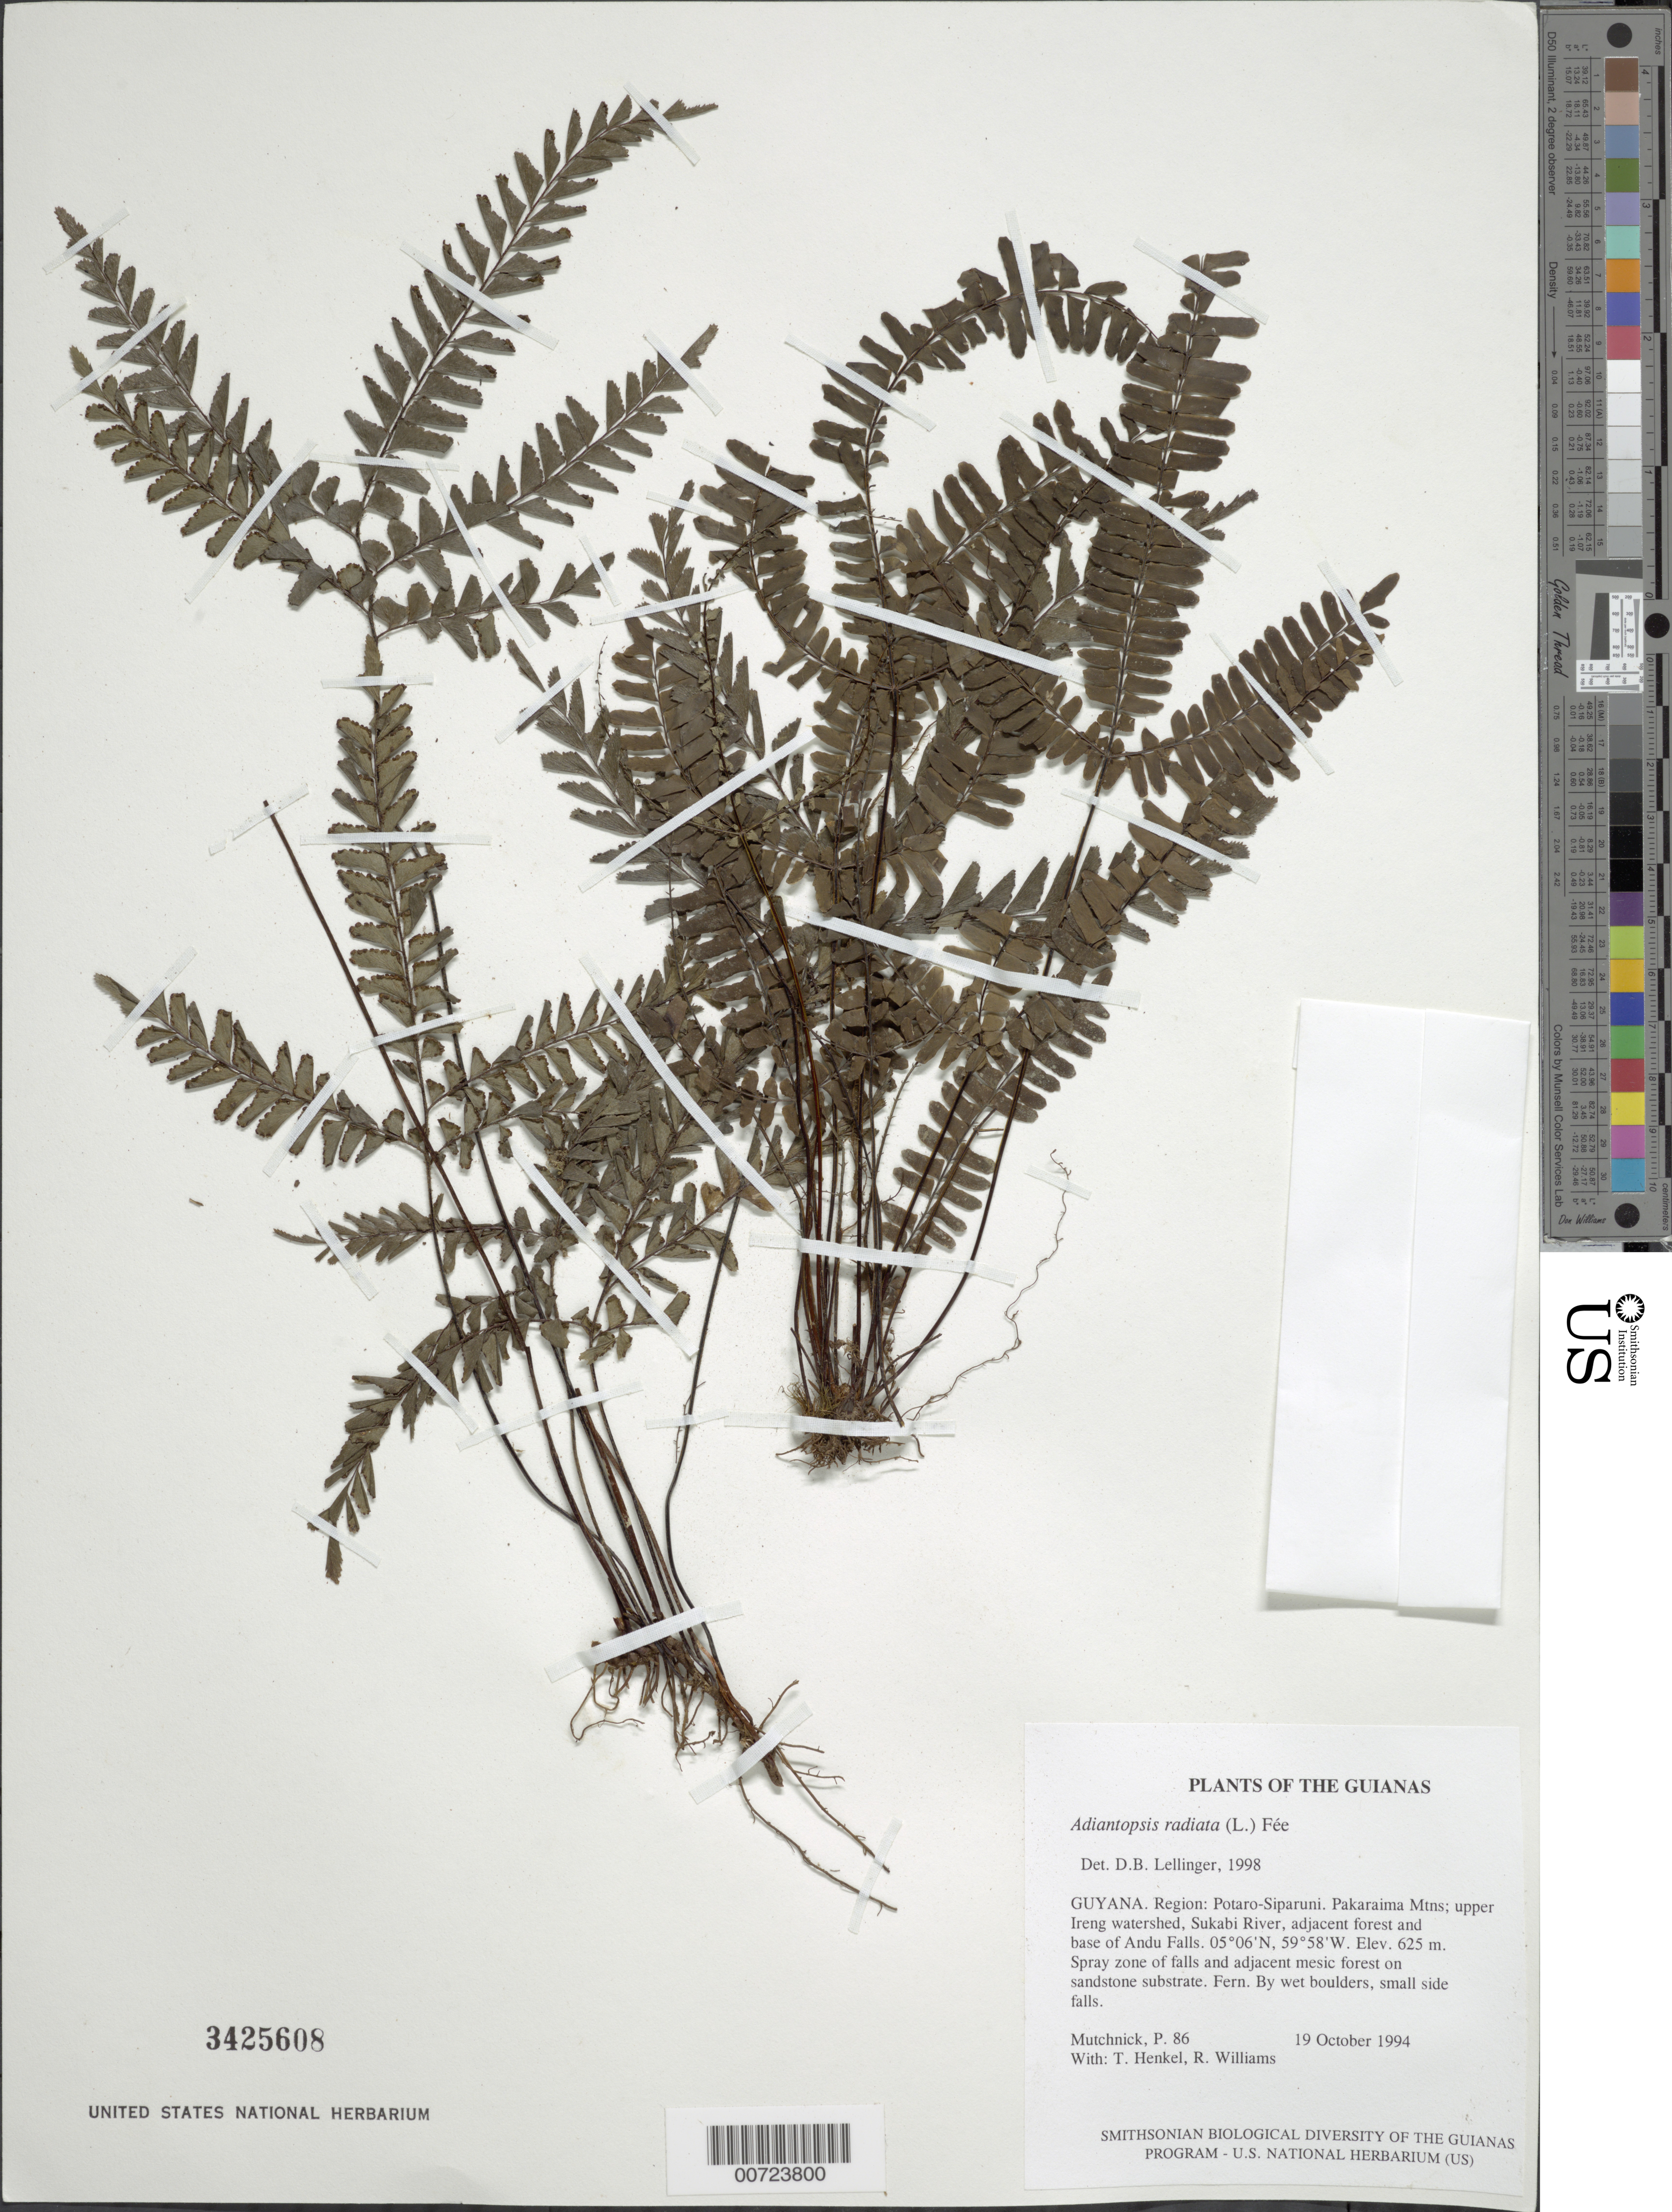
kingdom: Plantae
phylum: Tracheophyta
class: Polypodiopsida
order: Polypodiales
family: Pteridaceae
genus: Adiantopsis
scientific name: Adiantopsis radiata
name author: (L.) Fée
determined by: Lellinger, David B., (BOT), Smithsonian Institution - National Museum of Natural History (UNITED STATES)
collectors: P. Mutchnick, T. Henkel & R. Williams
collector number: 86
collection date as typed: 19 October 1994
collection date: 1994-10-19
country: Guyana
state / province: Potaro-Siparuni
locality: Pakaraima Mtns; upper Ireng watershed, Sukabi River, adjacent forest and base of Andu Falls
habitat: Spray zone of falls and adjacent mesic forest on sandstone substrate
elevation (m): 625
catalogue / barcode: US 3425608